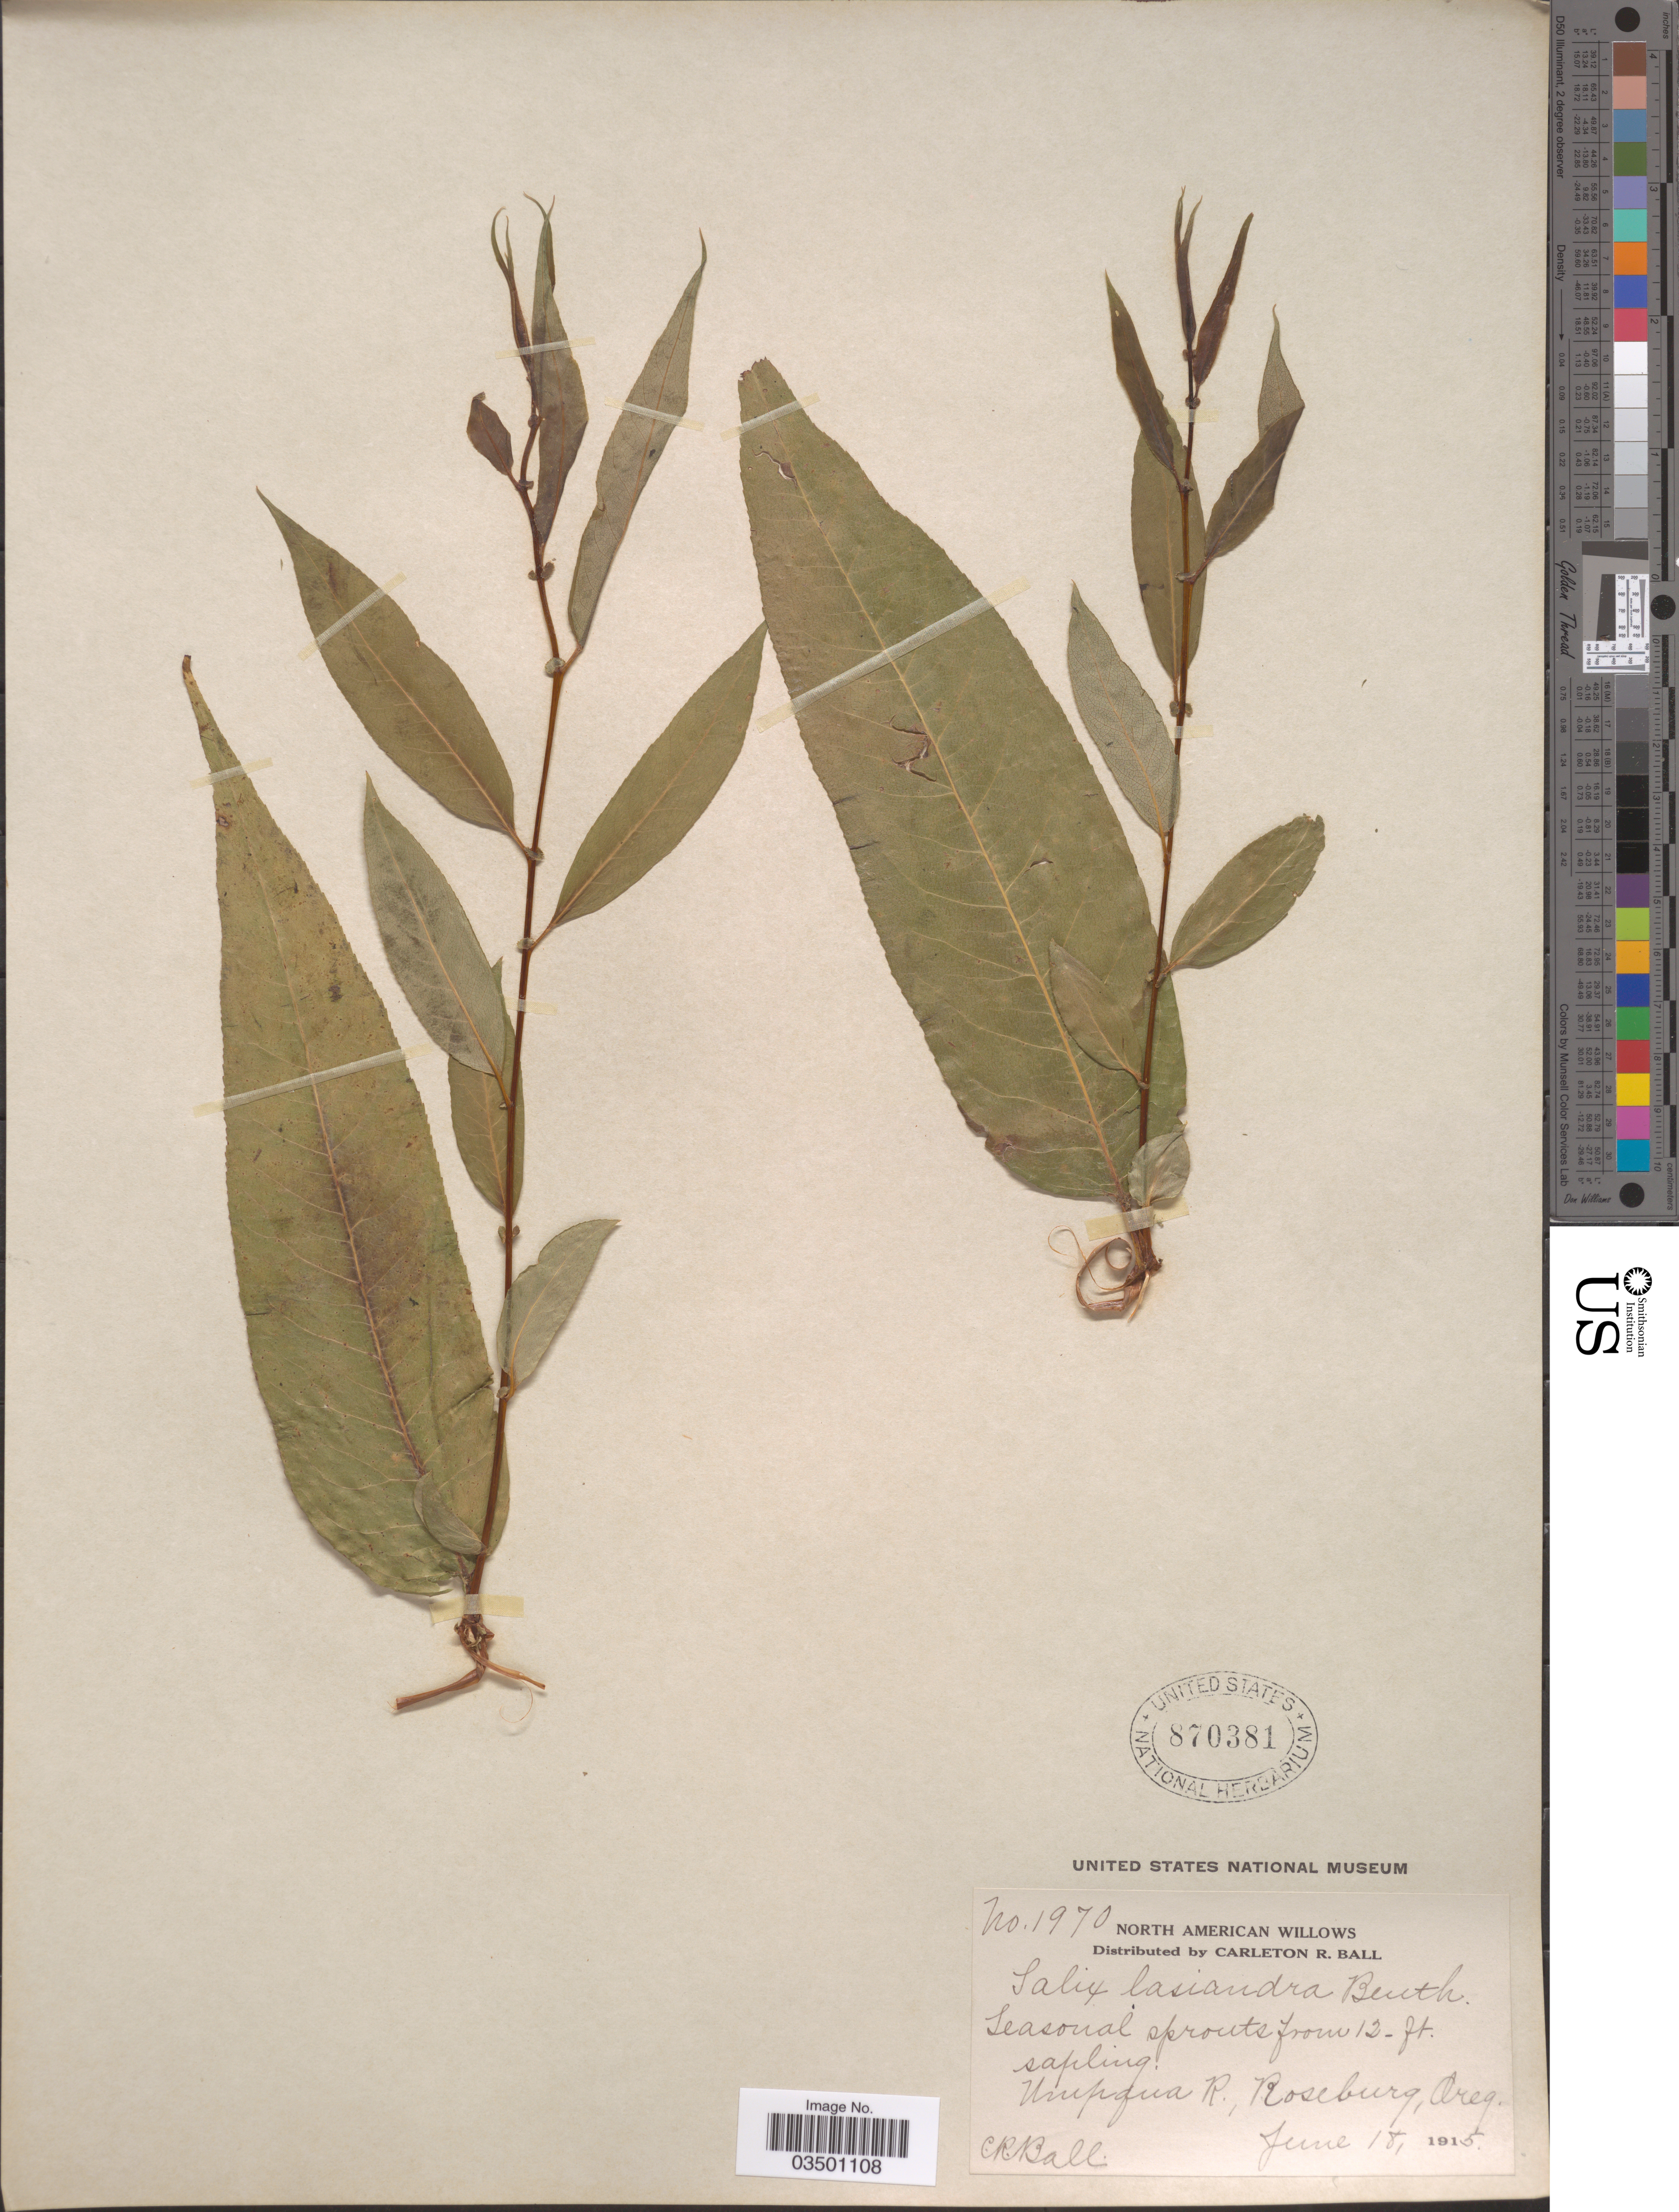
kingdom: Plantae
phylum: Tracheophyta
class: Magnoliopsida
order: Malpighiales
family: Salicaceae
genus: Salix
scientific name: Salix lasiandra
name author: Benth.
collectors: C. R. Ball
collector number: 1970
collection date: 1915-06-18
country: United States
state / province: Oregon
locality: Umpqua R., Roseburg.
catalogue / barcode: US 870381